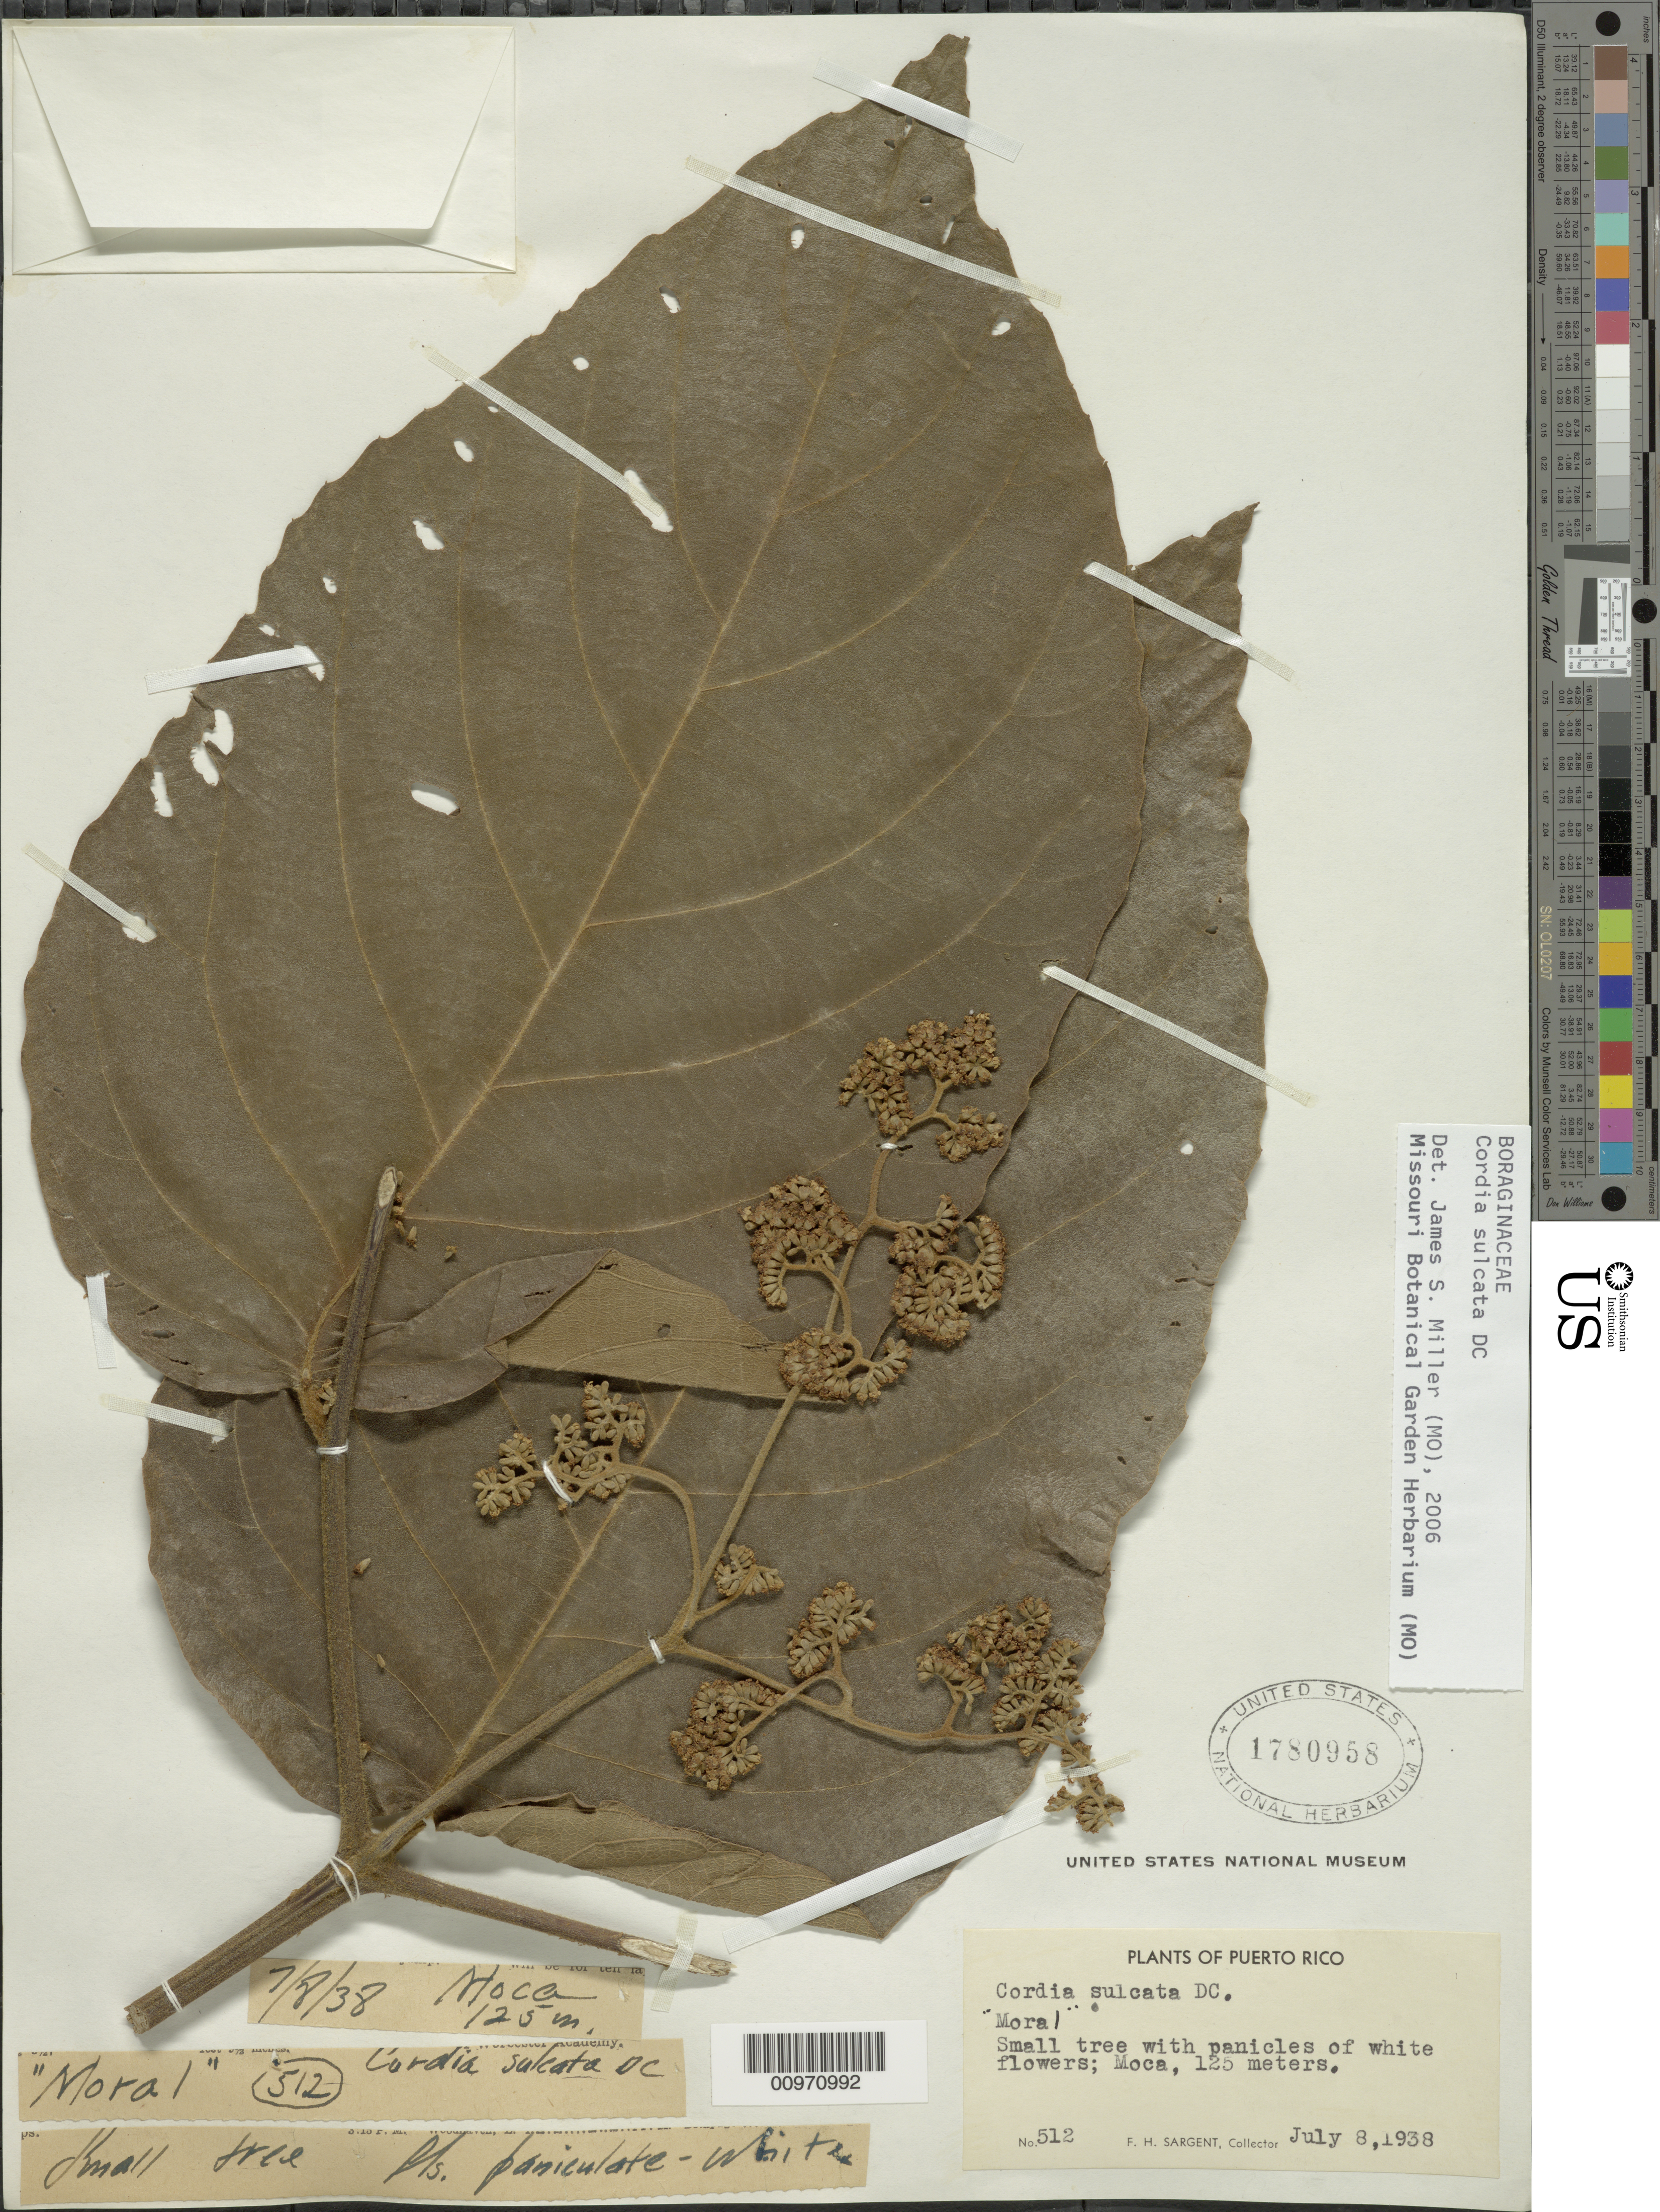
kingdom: Plantae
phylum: Tracheophyta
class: Magnoliopsida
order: Boraginales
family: Cordiaceae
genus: Cordia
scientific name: Cordia sulcata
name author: DC.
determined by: Miller, James S., (MO), Missouri Botanical Garden (UNITED STATES)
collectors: F. H. Sargent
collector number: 512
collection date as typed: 08 Jul 1938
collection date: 1938-07-08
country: Puerto Rico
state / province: Moca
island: Puerto Rico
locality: Moca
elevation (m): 125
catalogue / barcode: US 1780958